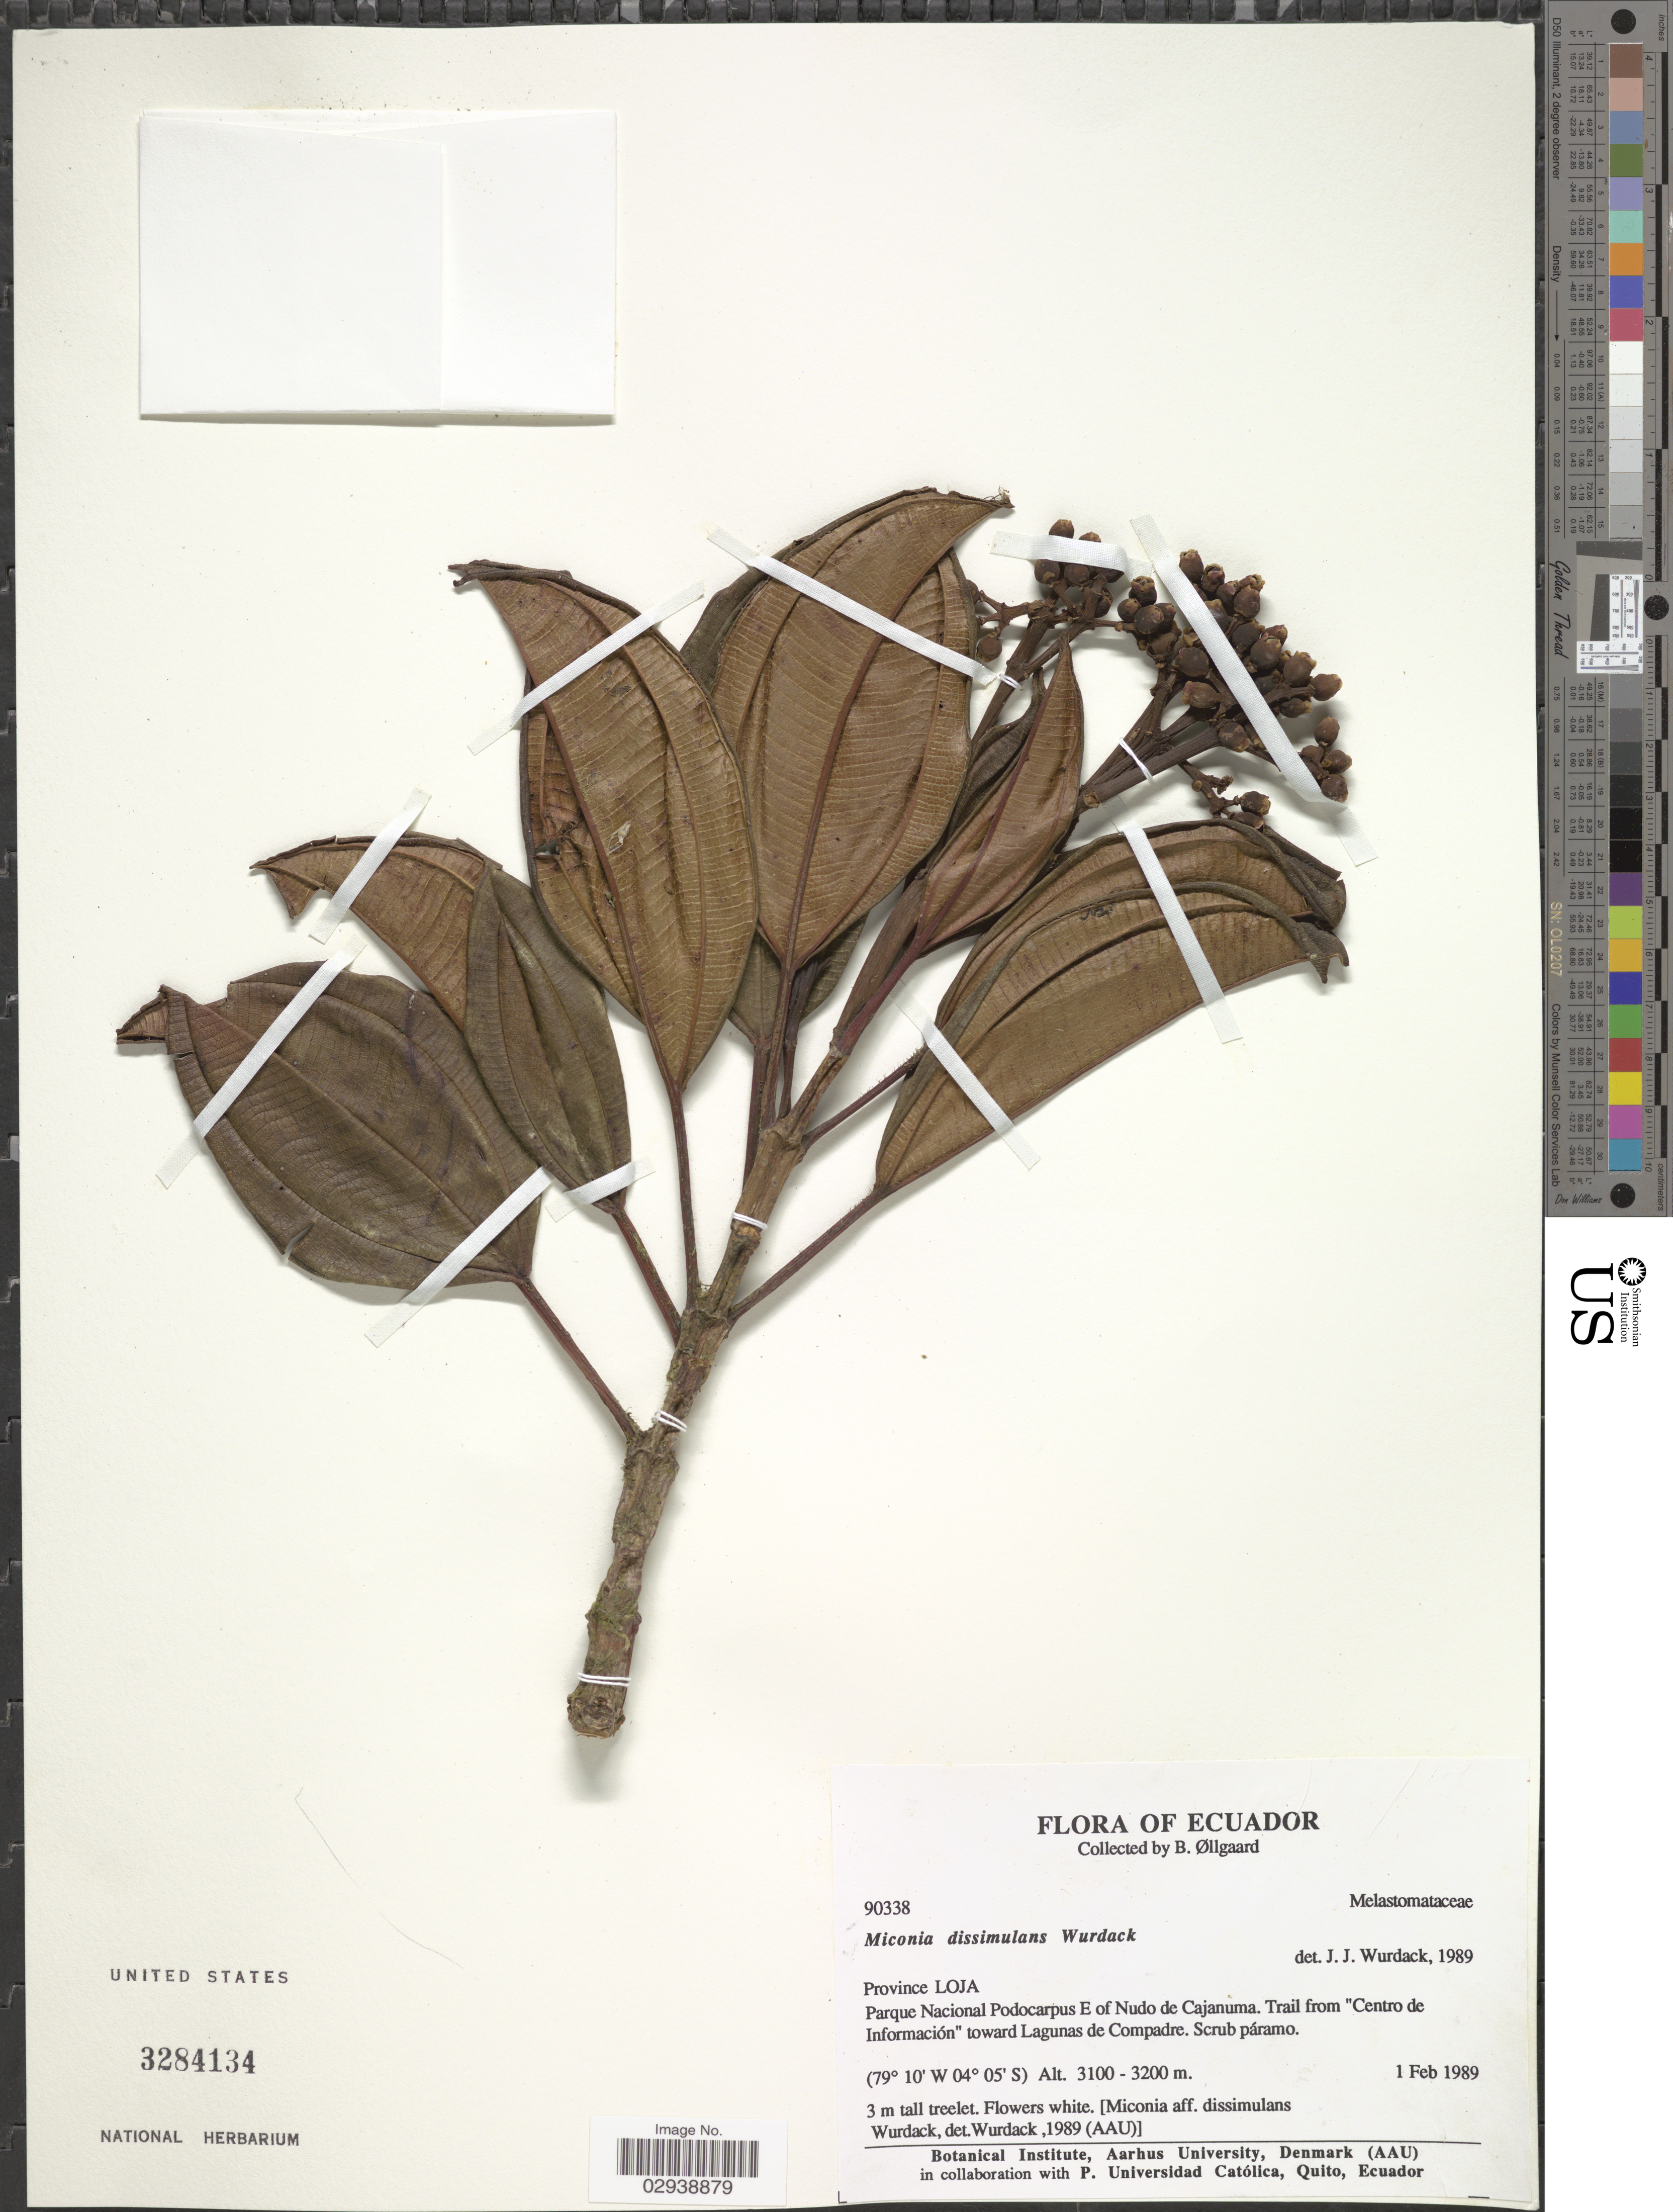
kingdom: Plantae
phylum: Tracheophyta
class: Magnoliopsida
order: Myrtales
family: Melastomataceae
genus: Miconia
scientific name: Miconia dissimulans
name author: Wurdack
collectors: B. Øllgaard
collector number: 90338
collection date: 1989-02-01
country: Ecuador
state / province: Loja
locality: Province Loja, Parque Nacional Podocarpus E of Nudo de Cajanuma, Trail from "Centro de Informacion" toward Lagunas de Compadre.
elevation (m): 3100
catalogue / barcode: US 3284134